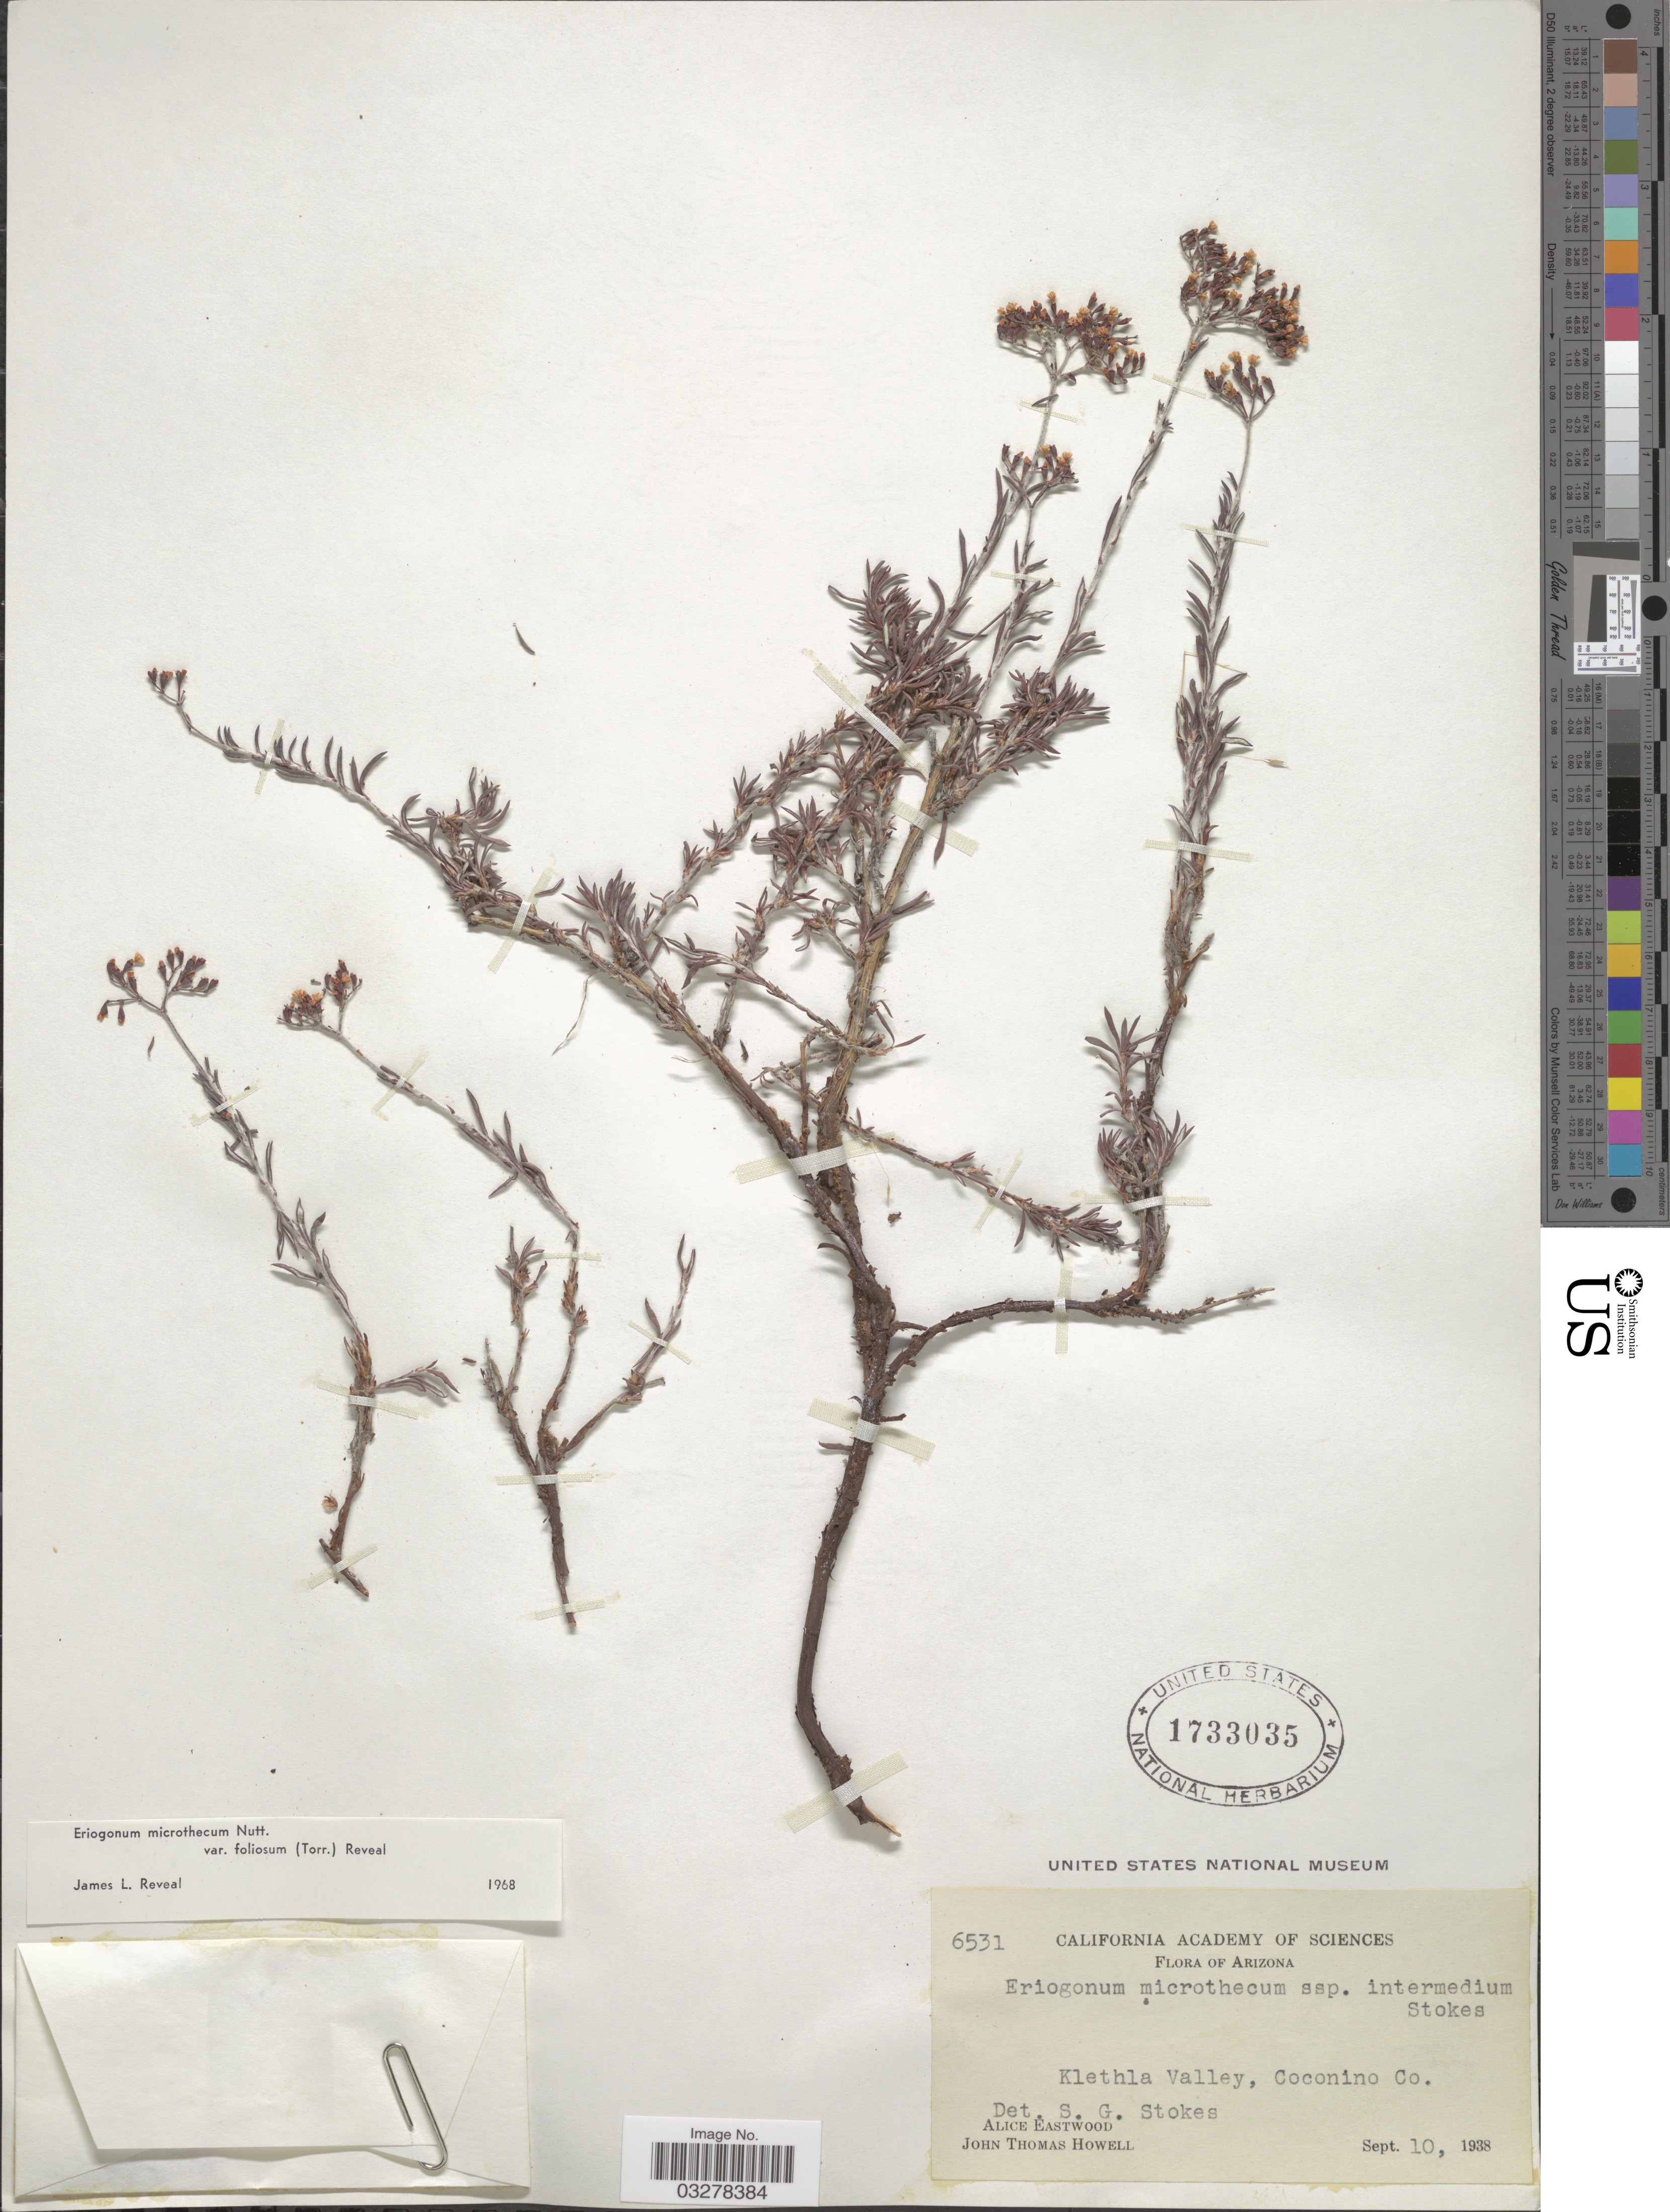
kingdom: Plantae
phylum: Tracheophyta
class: Magnoliopsida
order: Caryophyllales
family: Polygonaceae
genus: Eriogonum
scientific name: Eriogonum microtheca var. foliosum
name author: (Torr. & A. Gray) Reveal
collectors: A. Eastwood & J. T. Howell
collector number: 6531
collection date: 1938-09-10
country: United States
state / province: Arizona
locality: Klethla Valley, Coconino Co.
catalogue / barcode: US 1733035